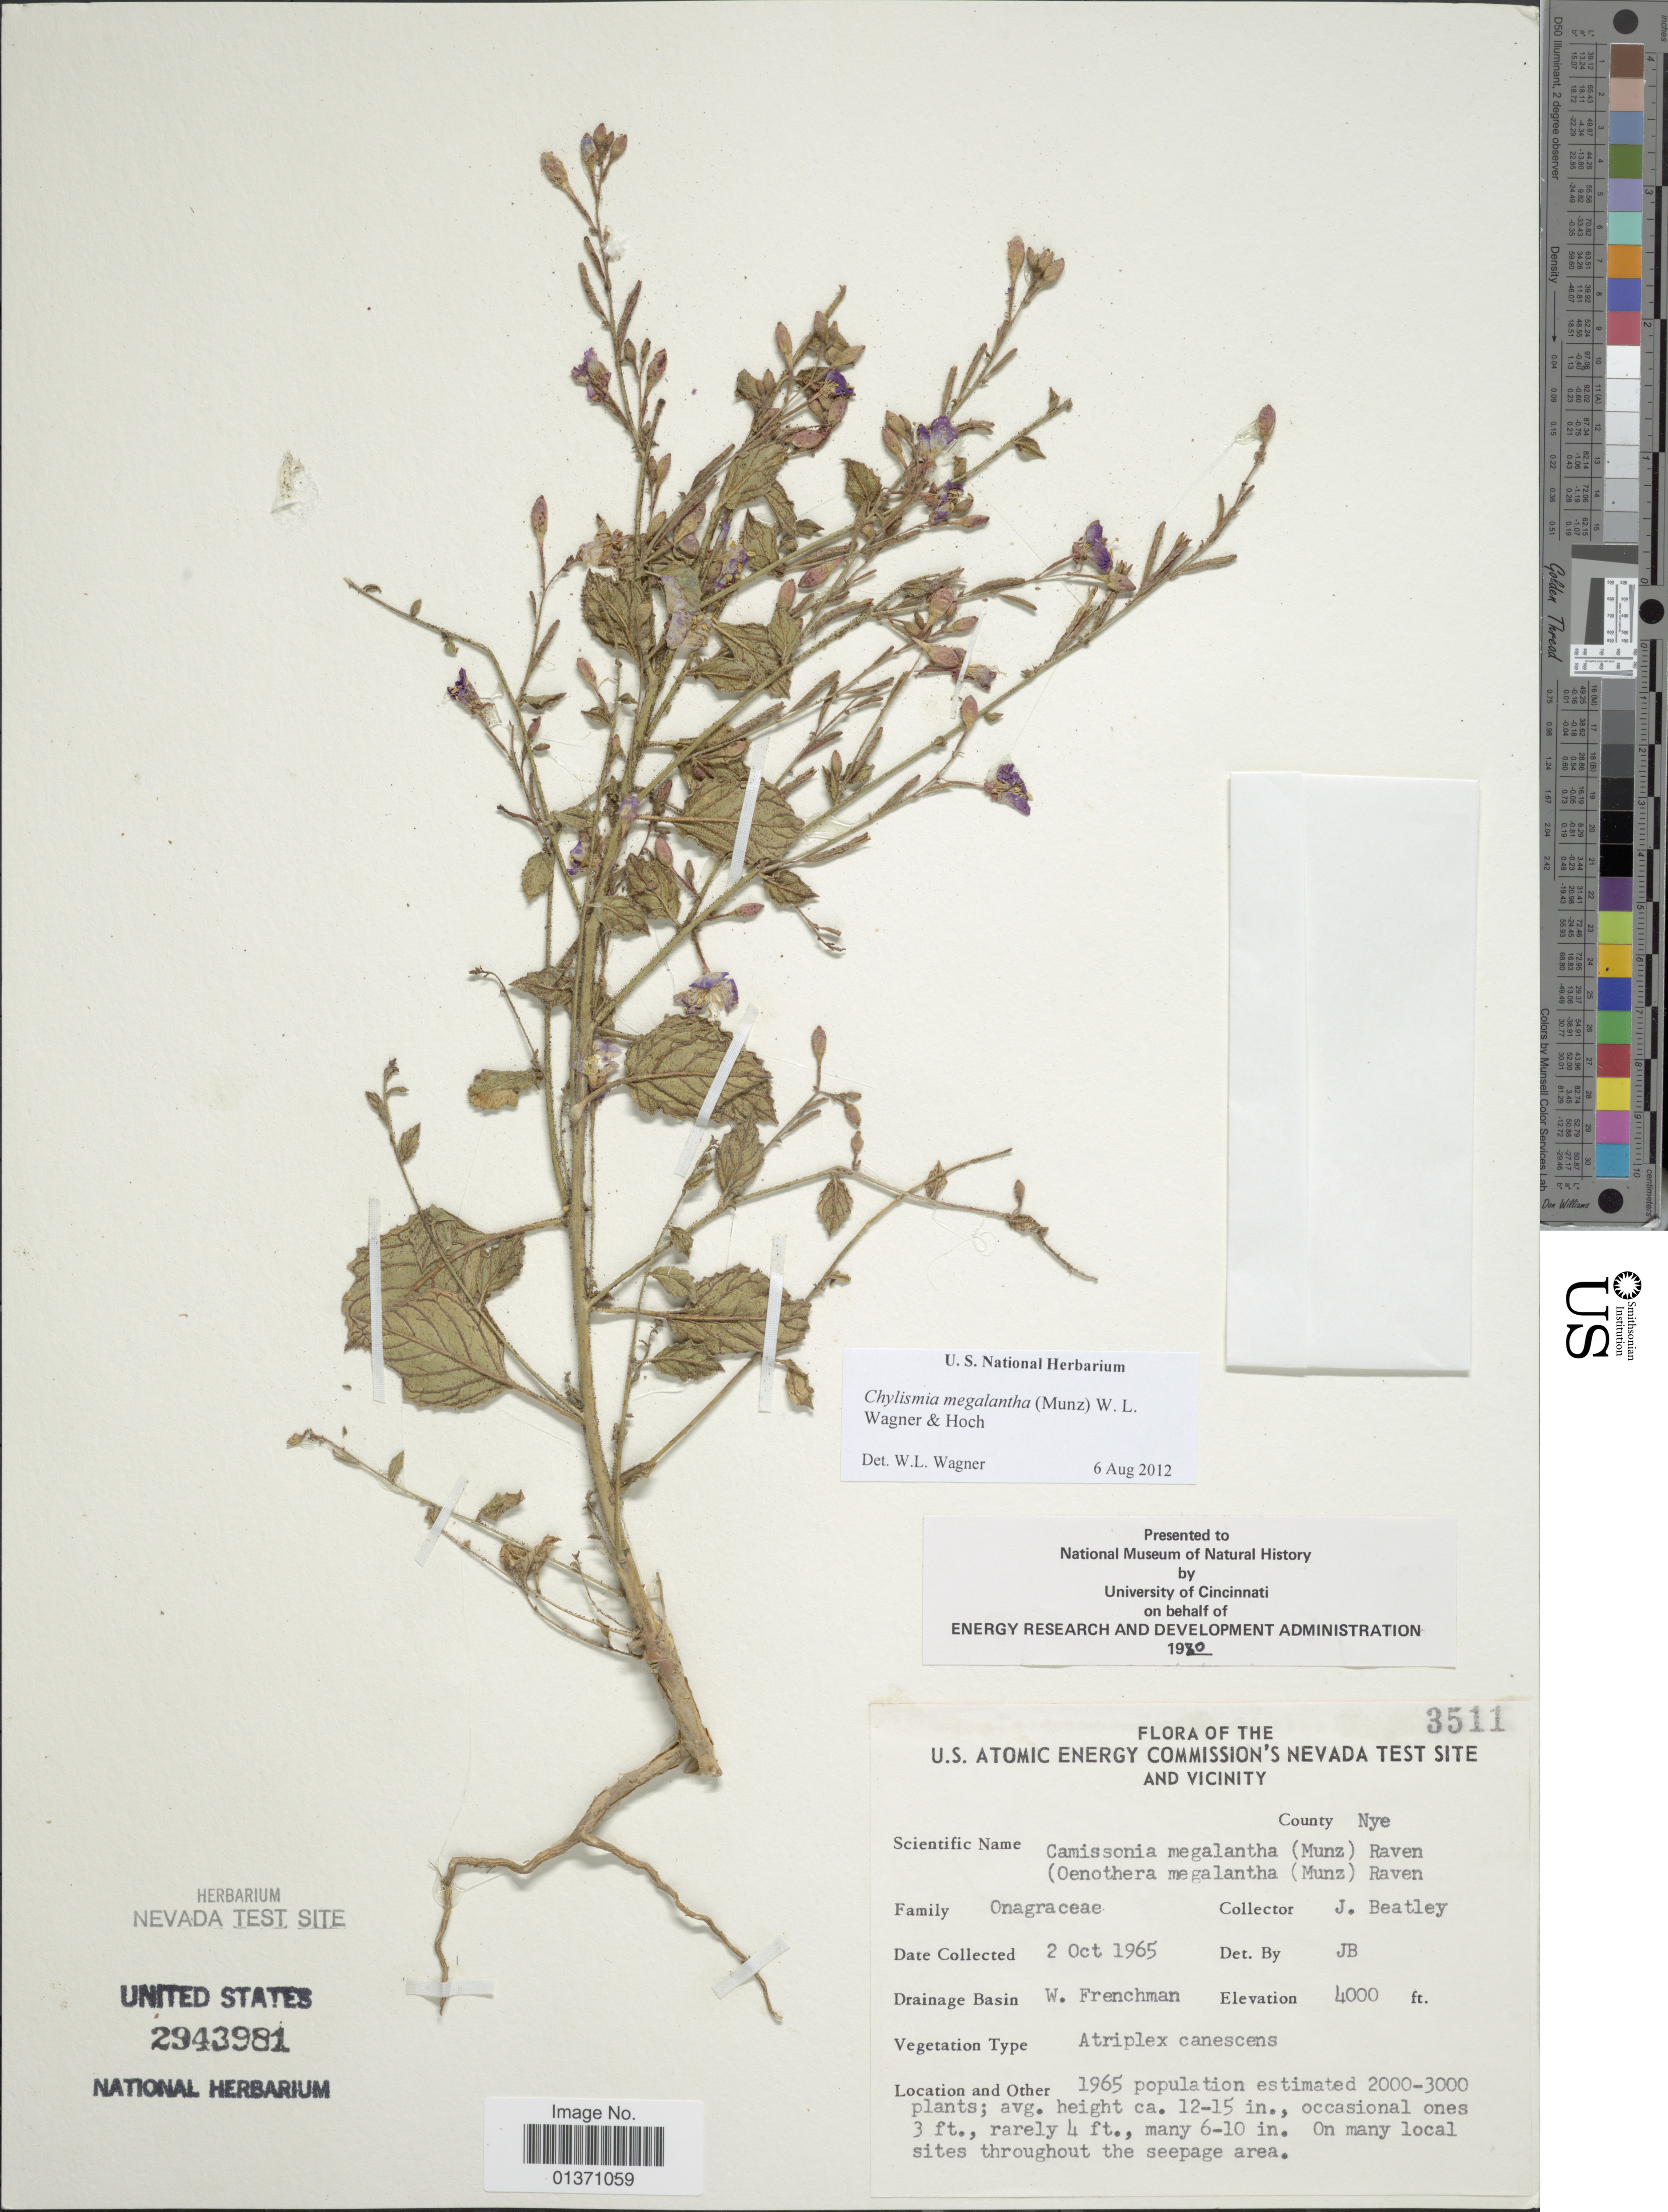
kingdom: Plantae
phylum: Tracheophyta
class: Magnoliopsida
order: Myrtales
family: Onagraceae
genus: Chylismia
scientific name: Chylismia megalantha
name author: (Munz) W.L. Wagner & Hoch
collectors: J. C. Beatley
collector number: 3511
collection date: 1965-10-02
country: United States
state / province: Nevada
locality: U. S. Atomic Energy Commission's Nevada Test Site and Vicinity, W. Frenchman, on many local sites throughout the seepage area, County Nye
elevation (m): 1219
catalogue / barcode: US 2943981